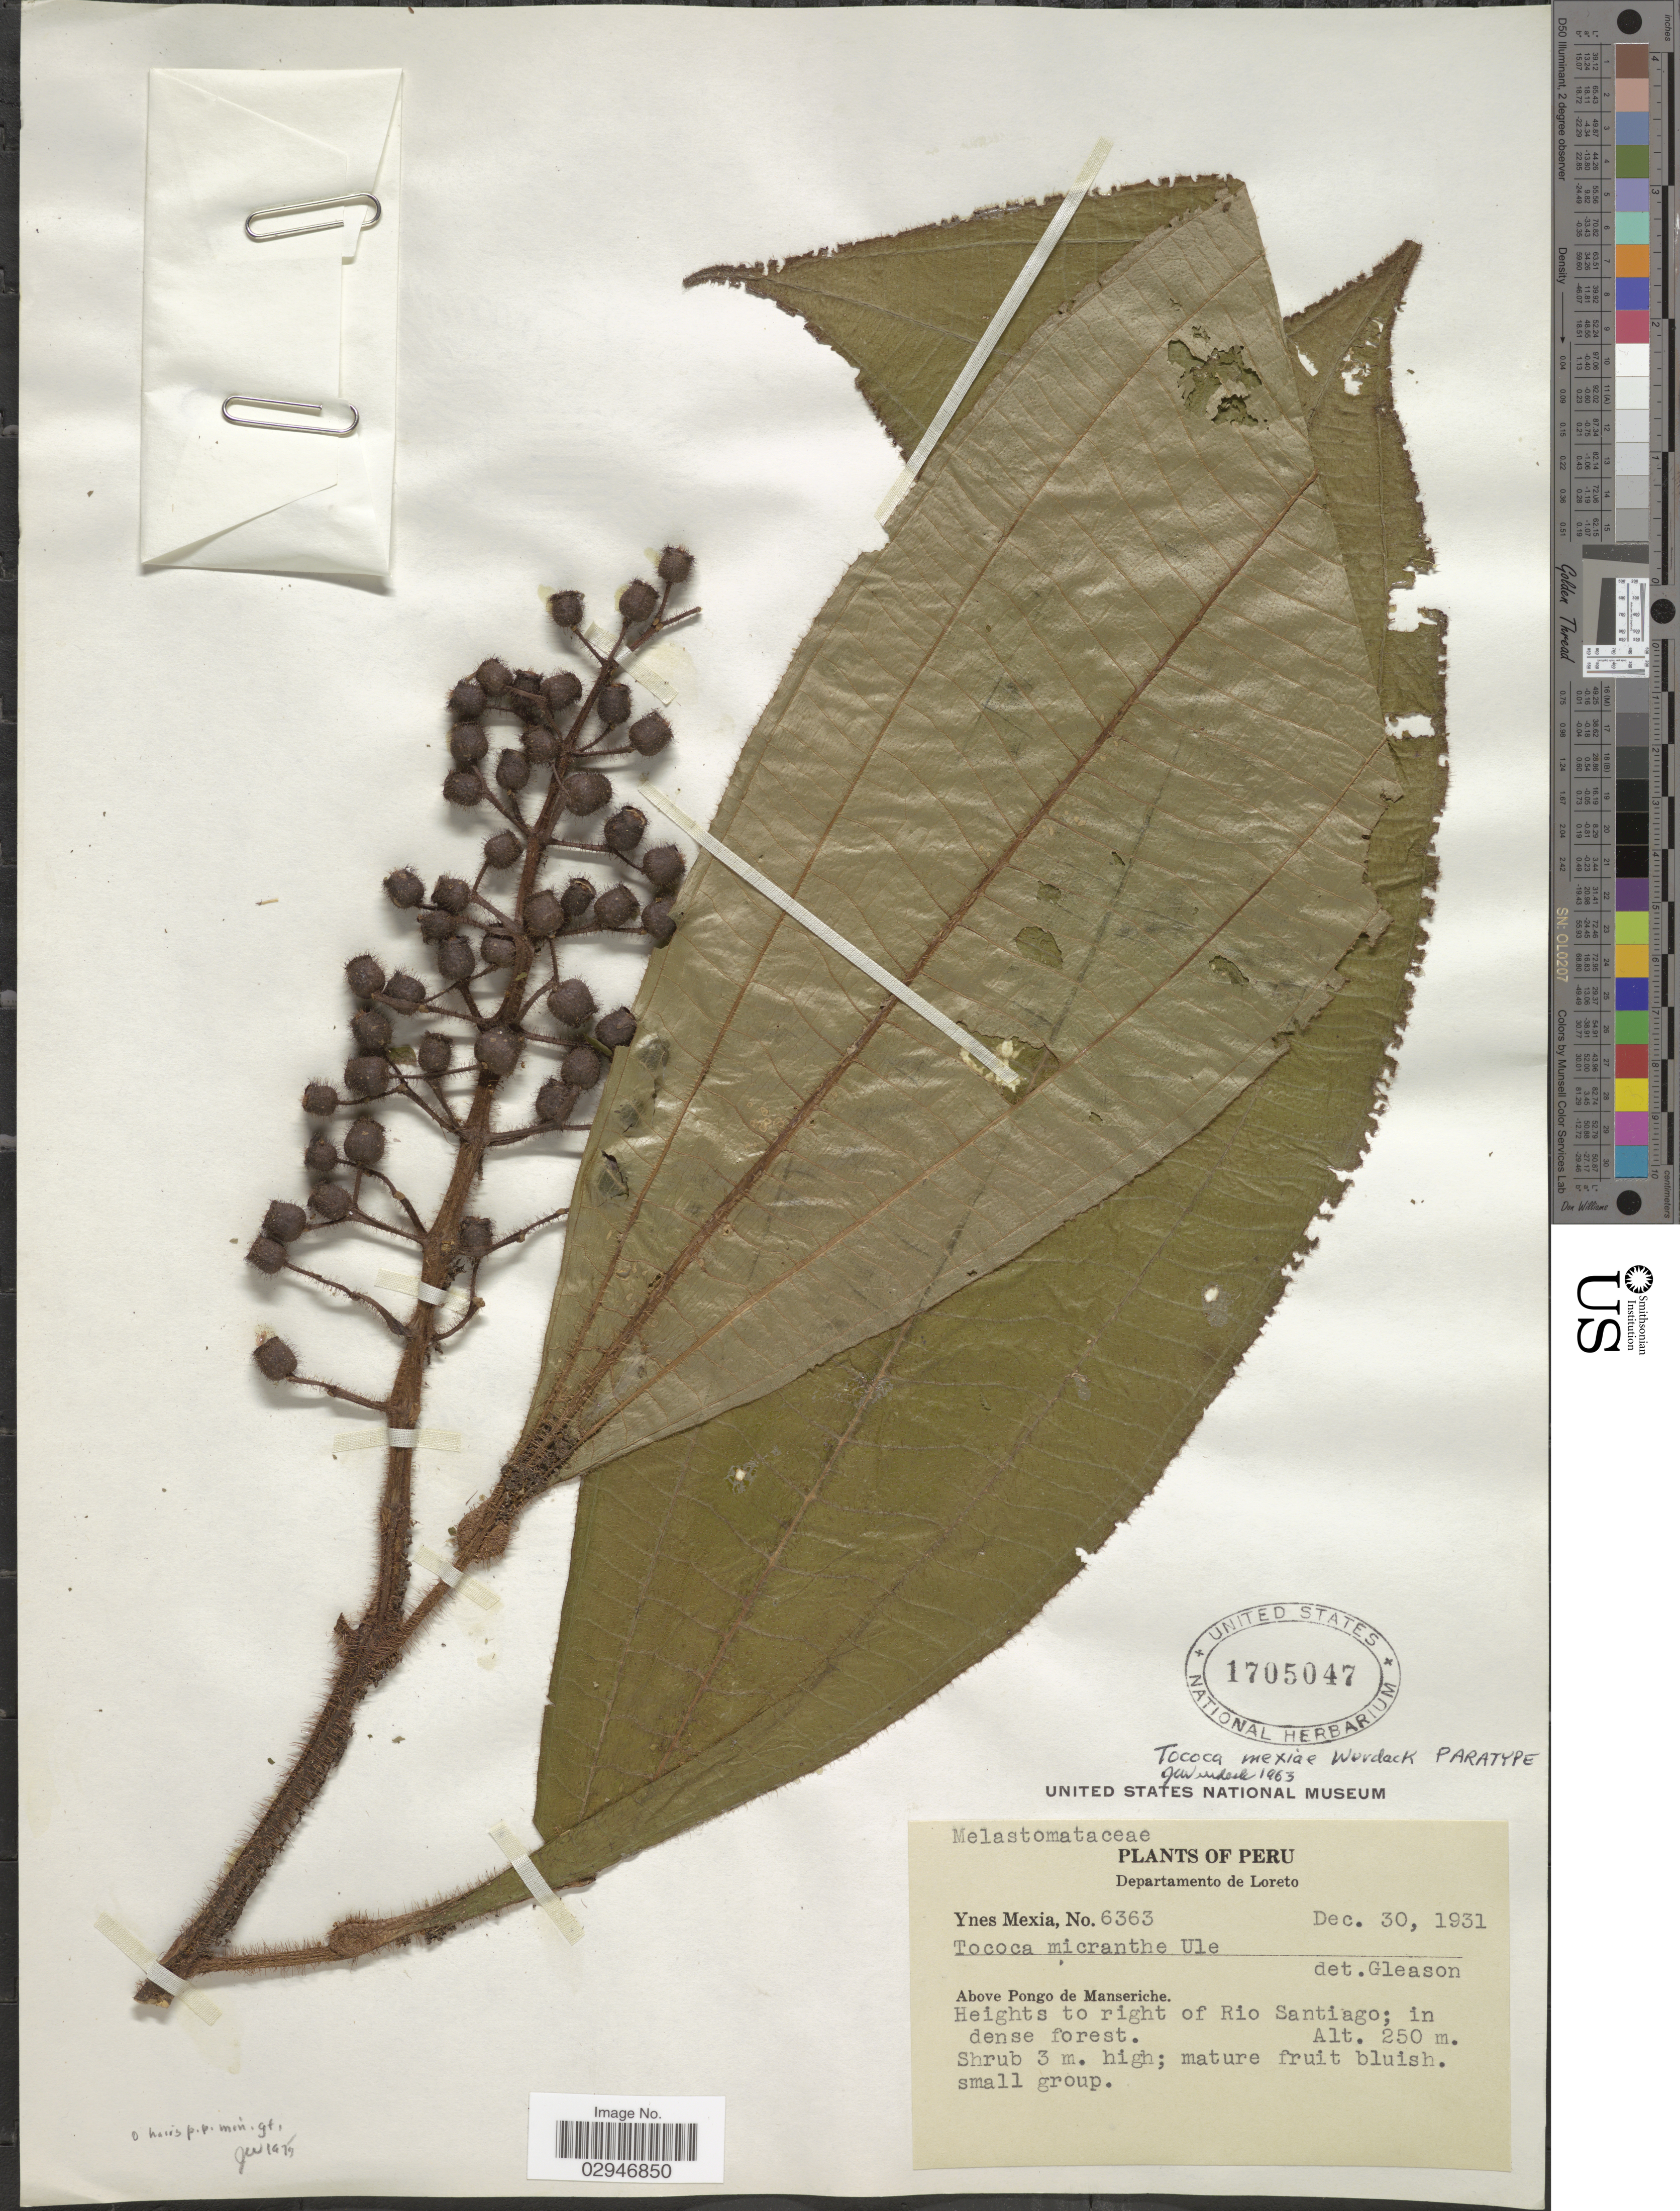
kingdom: Plantae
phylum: Tracheophyta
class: Magnoliopsida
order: Myrtales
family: Melastomataceae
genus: Tococa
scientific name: Tococa mexiae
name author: Wurdack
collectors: Y. Mexia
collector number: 6363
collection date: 1931-12-30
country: Peru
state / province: Loreto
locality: Departamento de Loreto. Above Pongo de Manseriche. Heights to right of Rio Santiago.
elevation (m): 250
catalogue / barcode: US 1705047